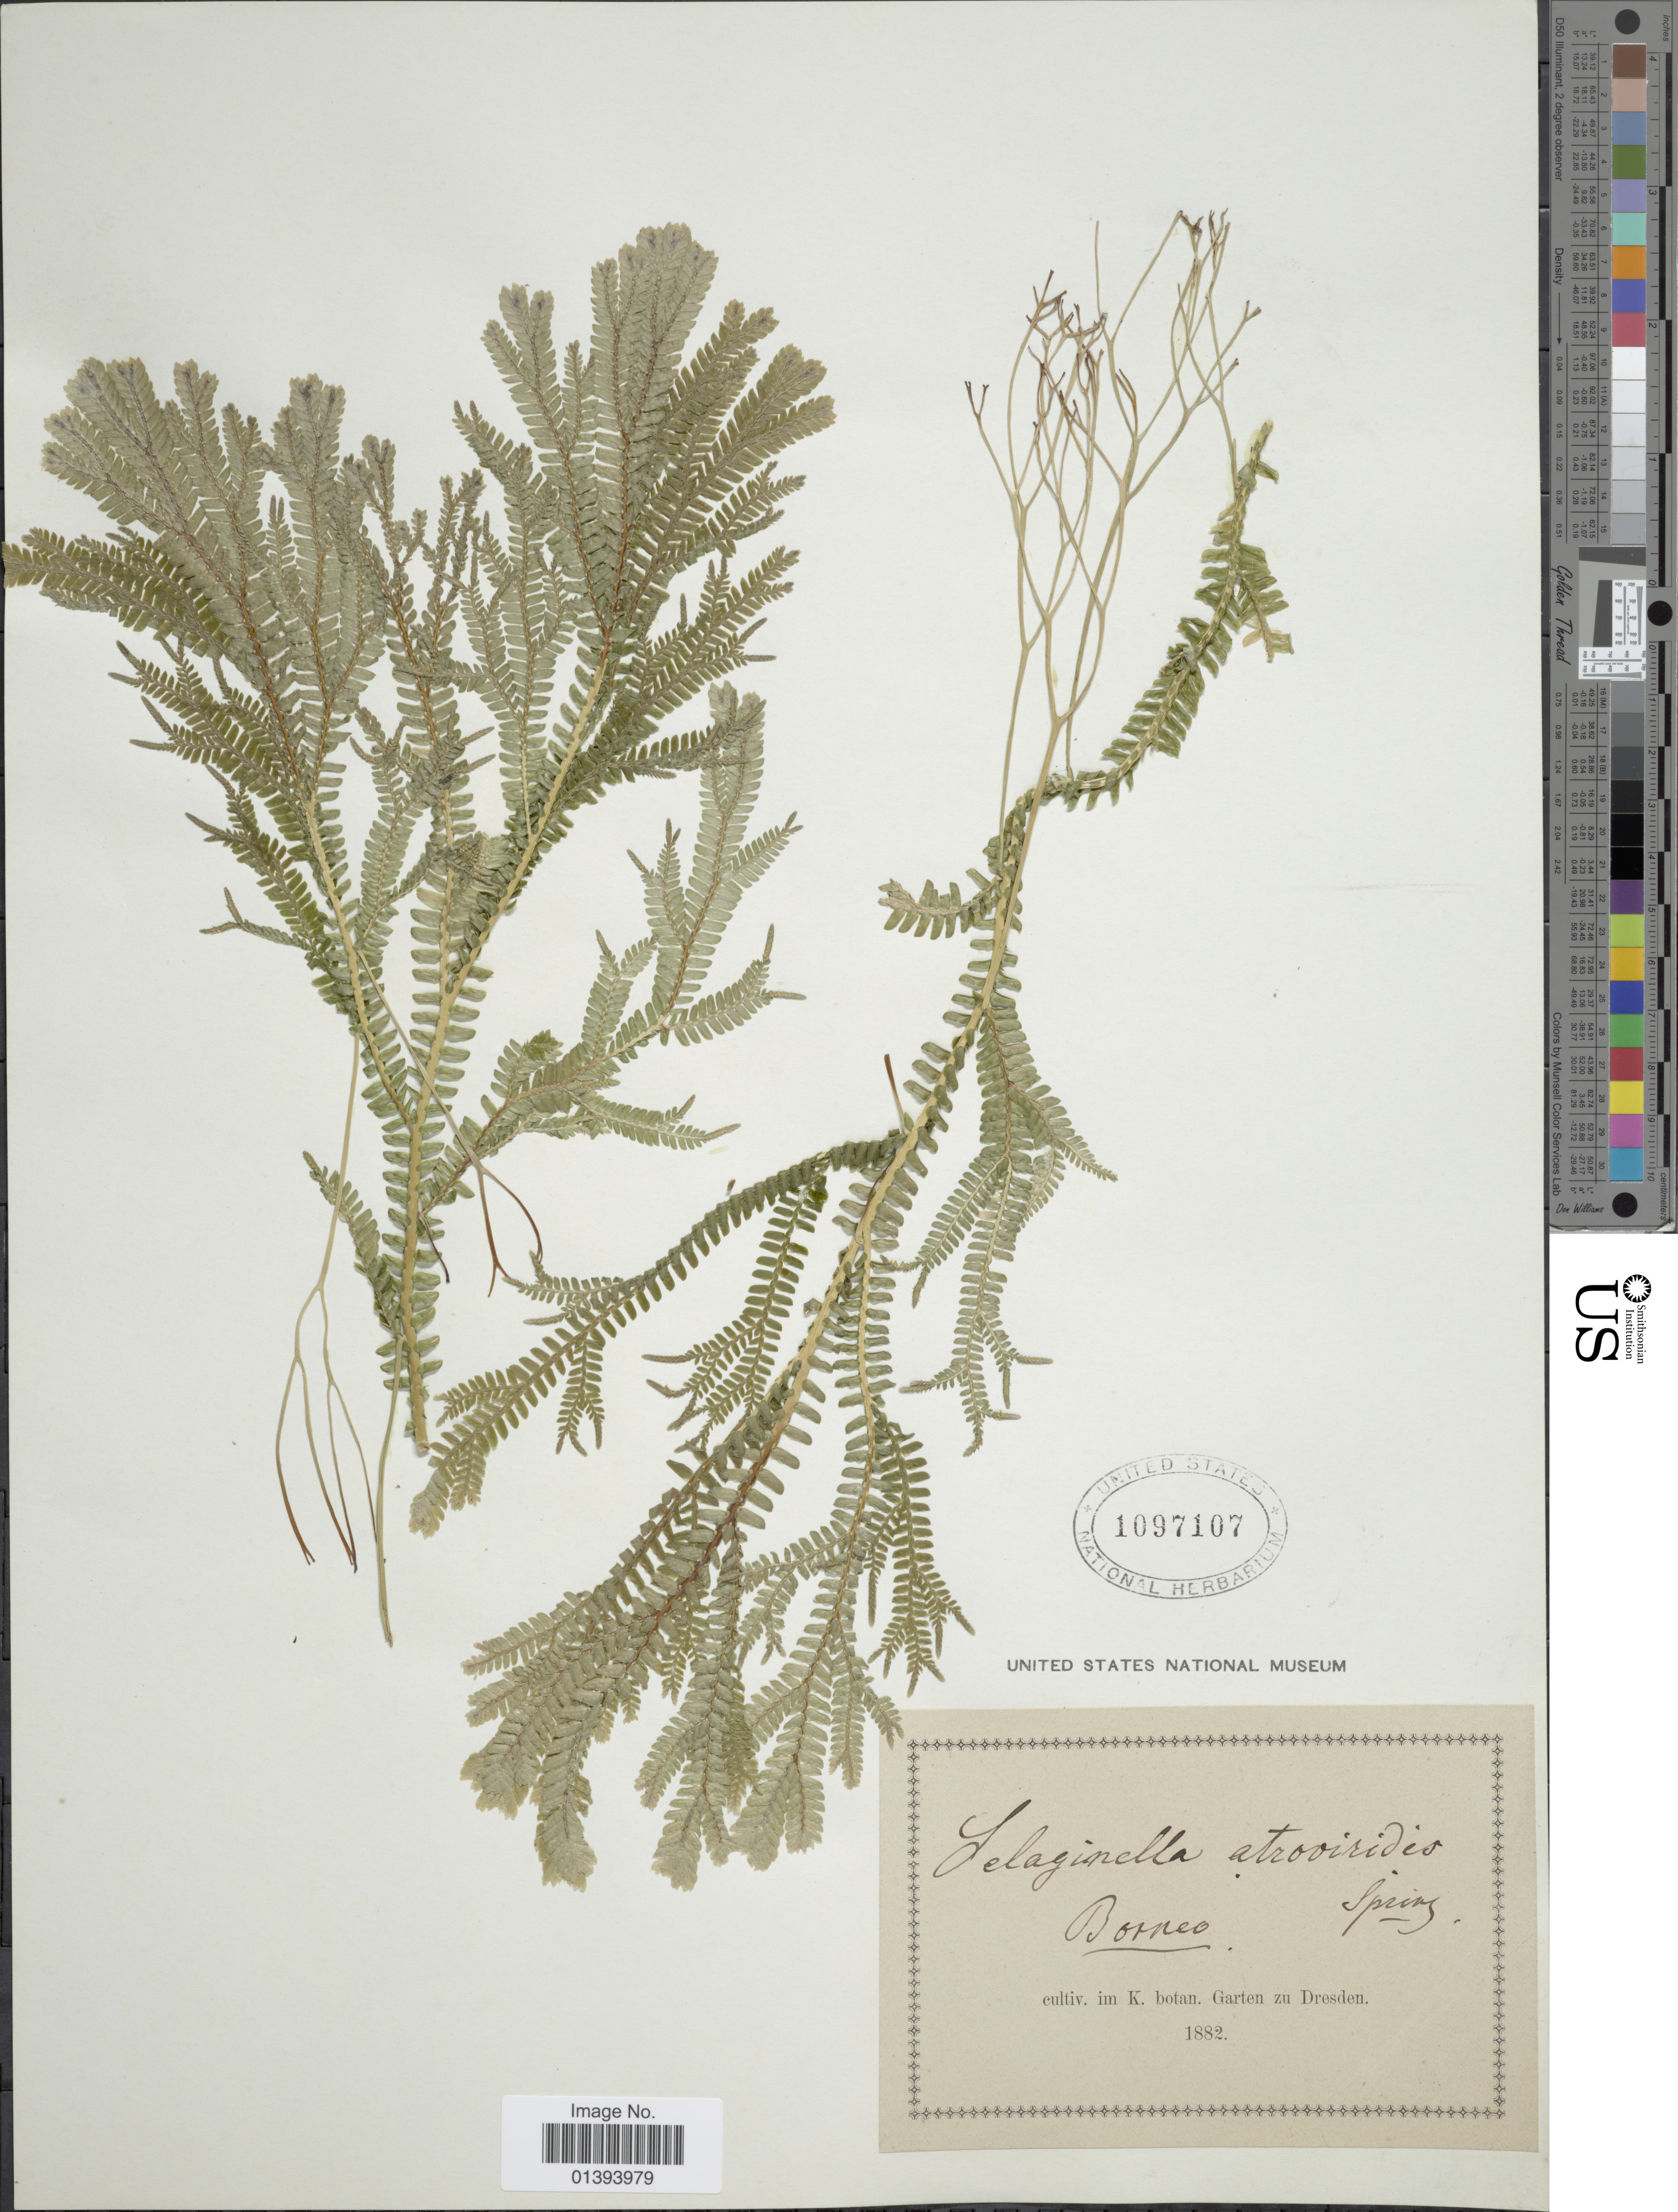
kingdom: Plantae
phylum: Tracheophyta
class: Lycopodiopsida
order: Selaginellales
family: Selaginellaceae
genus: Selaginella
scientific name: Selaginella intermedia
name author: (Blume) Spring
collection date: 1882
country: Germany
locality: Borneo, cultiv. Im. K. botan. Garten zu Dresden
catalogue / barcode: US 1097107